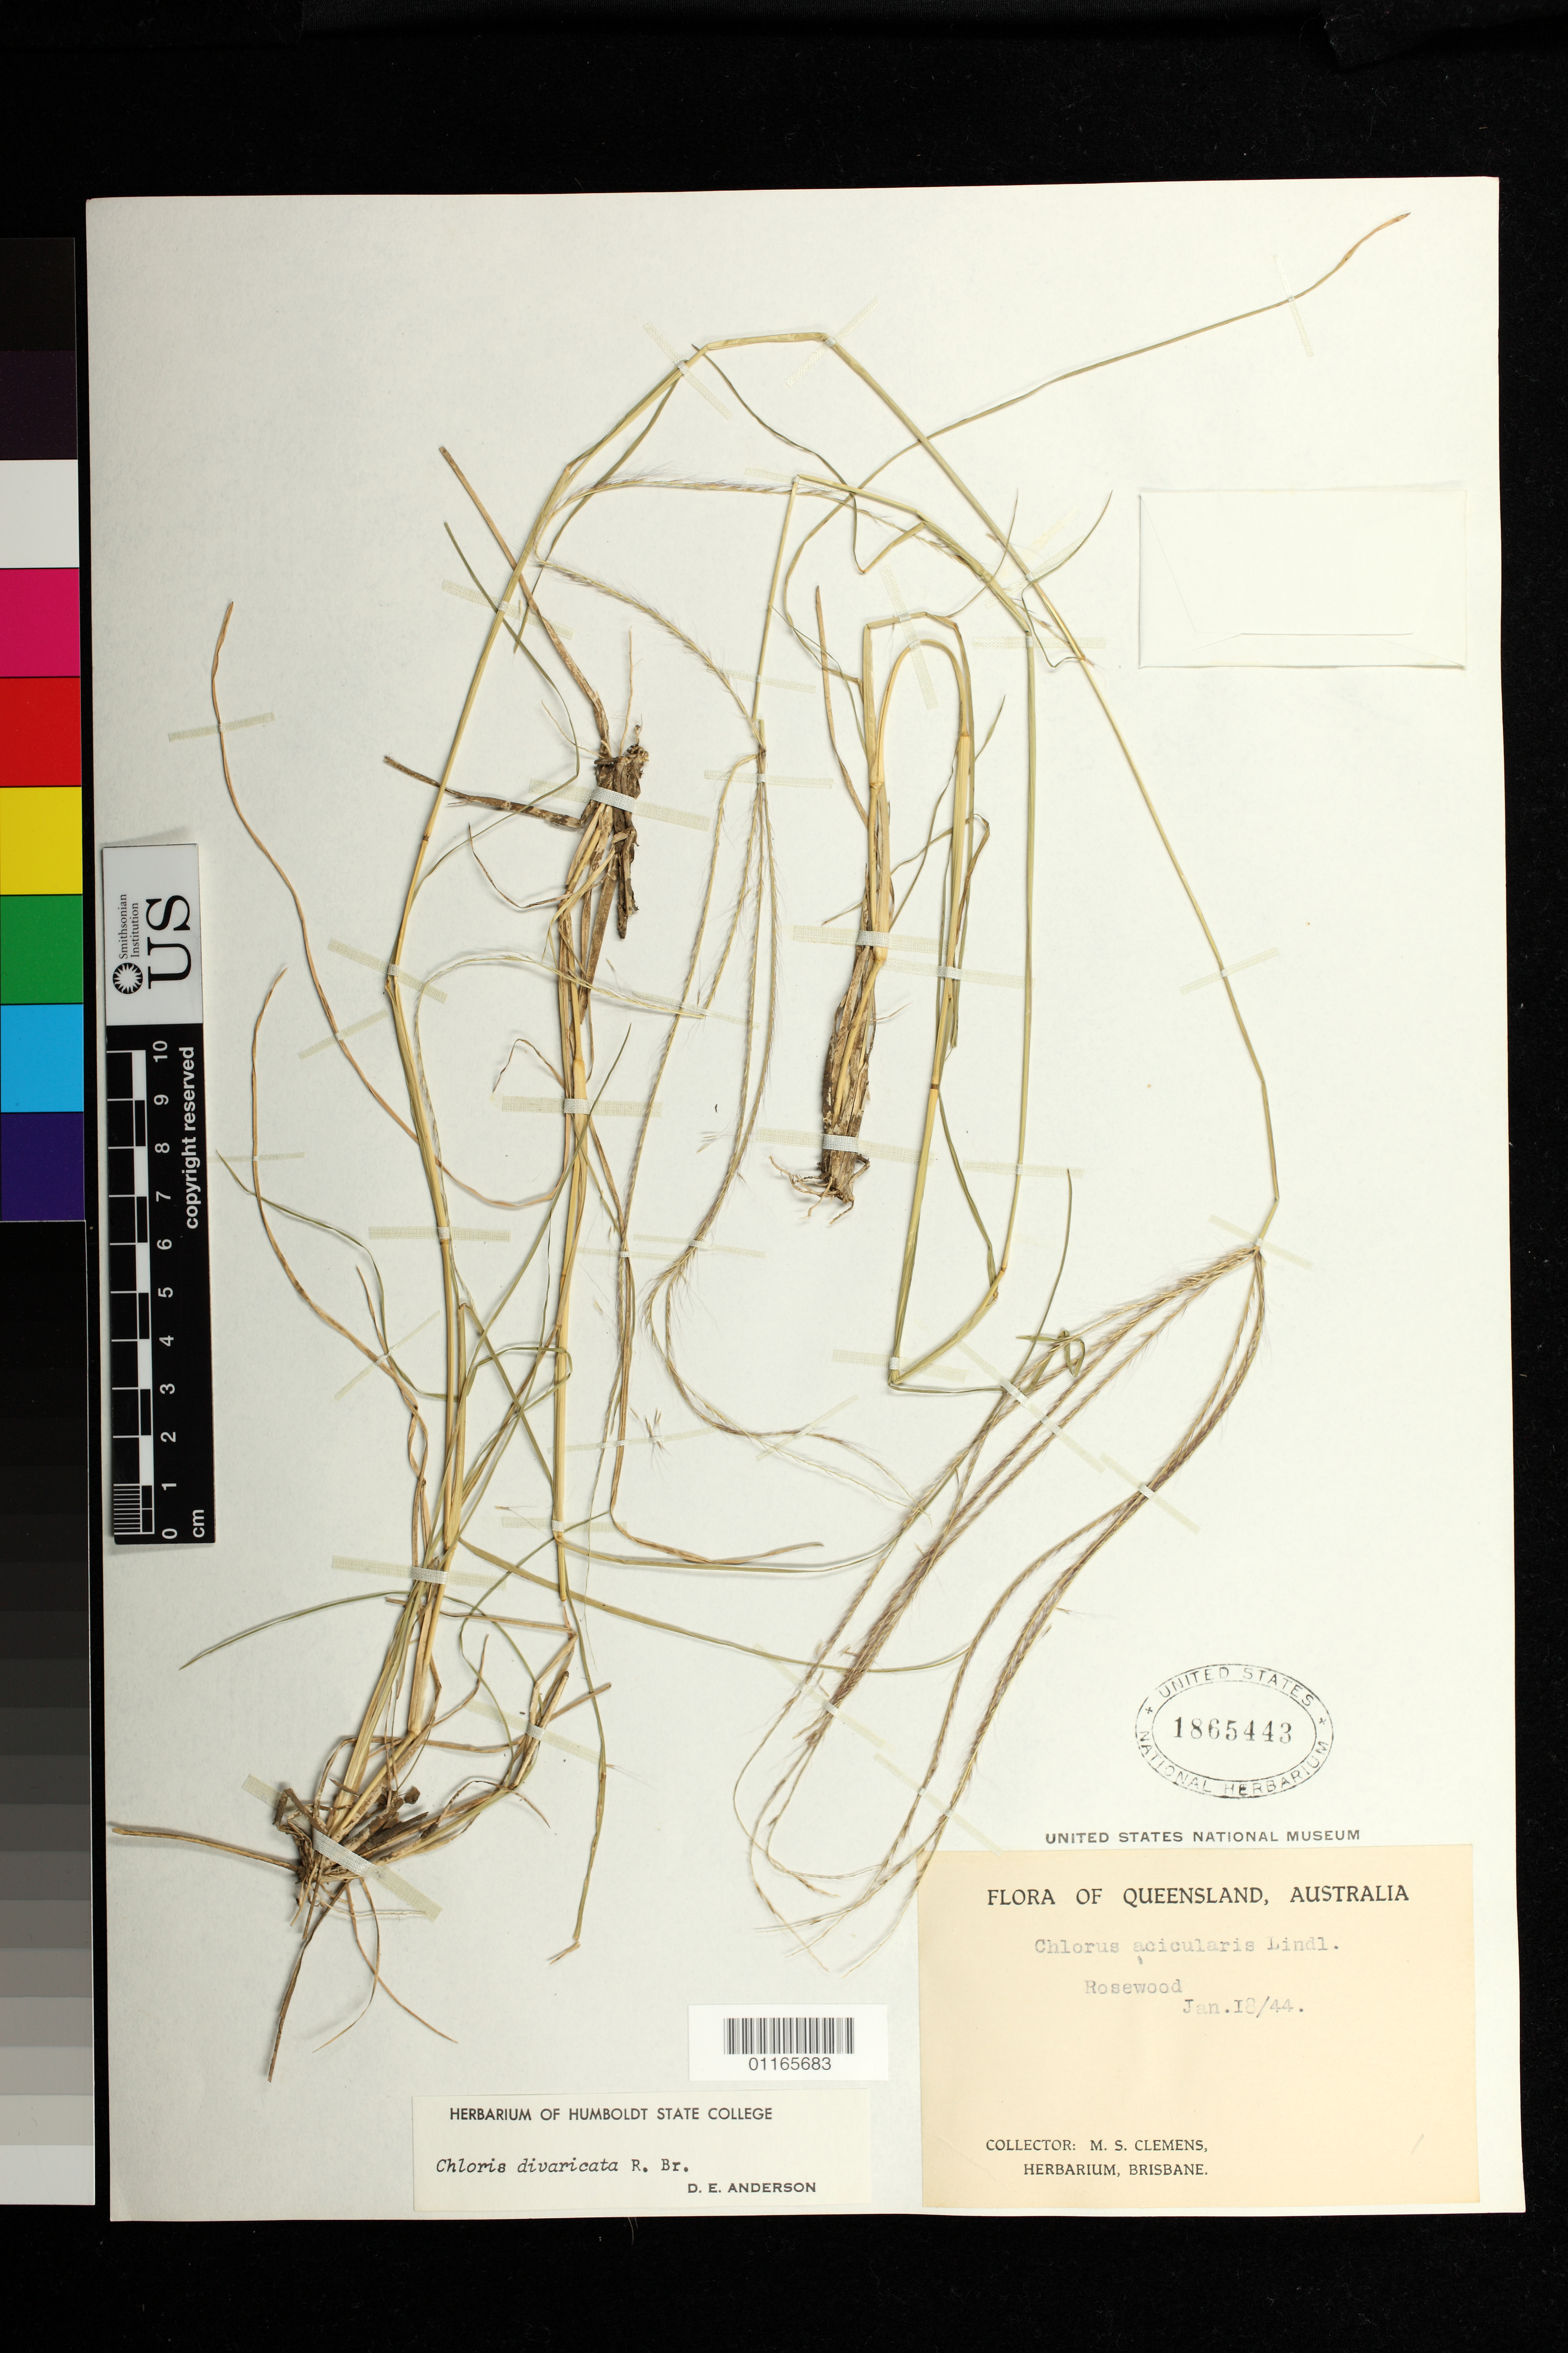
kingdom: Plantae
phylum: Tracheophyta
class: Liliopsida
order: Poales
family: Poaceae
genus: Chloris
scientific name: Chloris divaricata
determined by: Anderson, D. E.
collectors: M. S. Clemens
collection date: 1944-01-18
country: Australia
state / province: Queensland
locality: Rosewood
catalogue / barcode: US 1865443